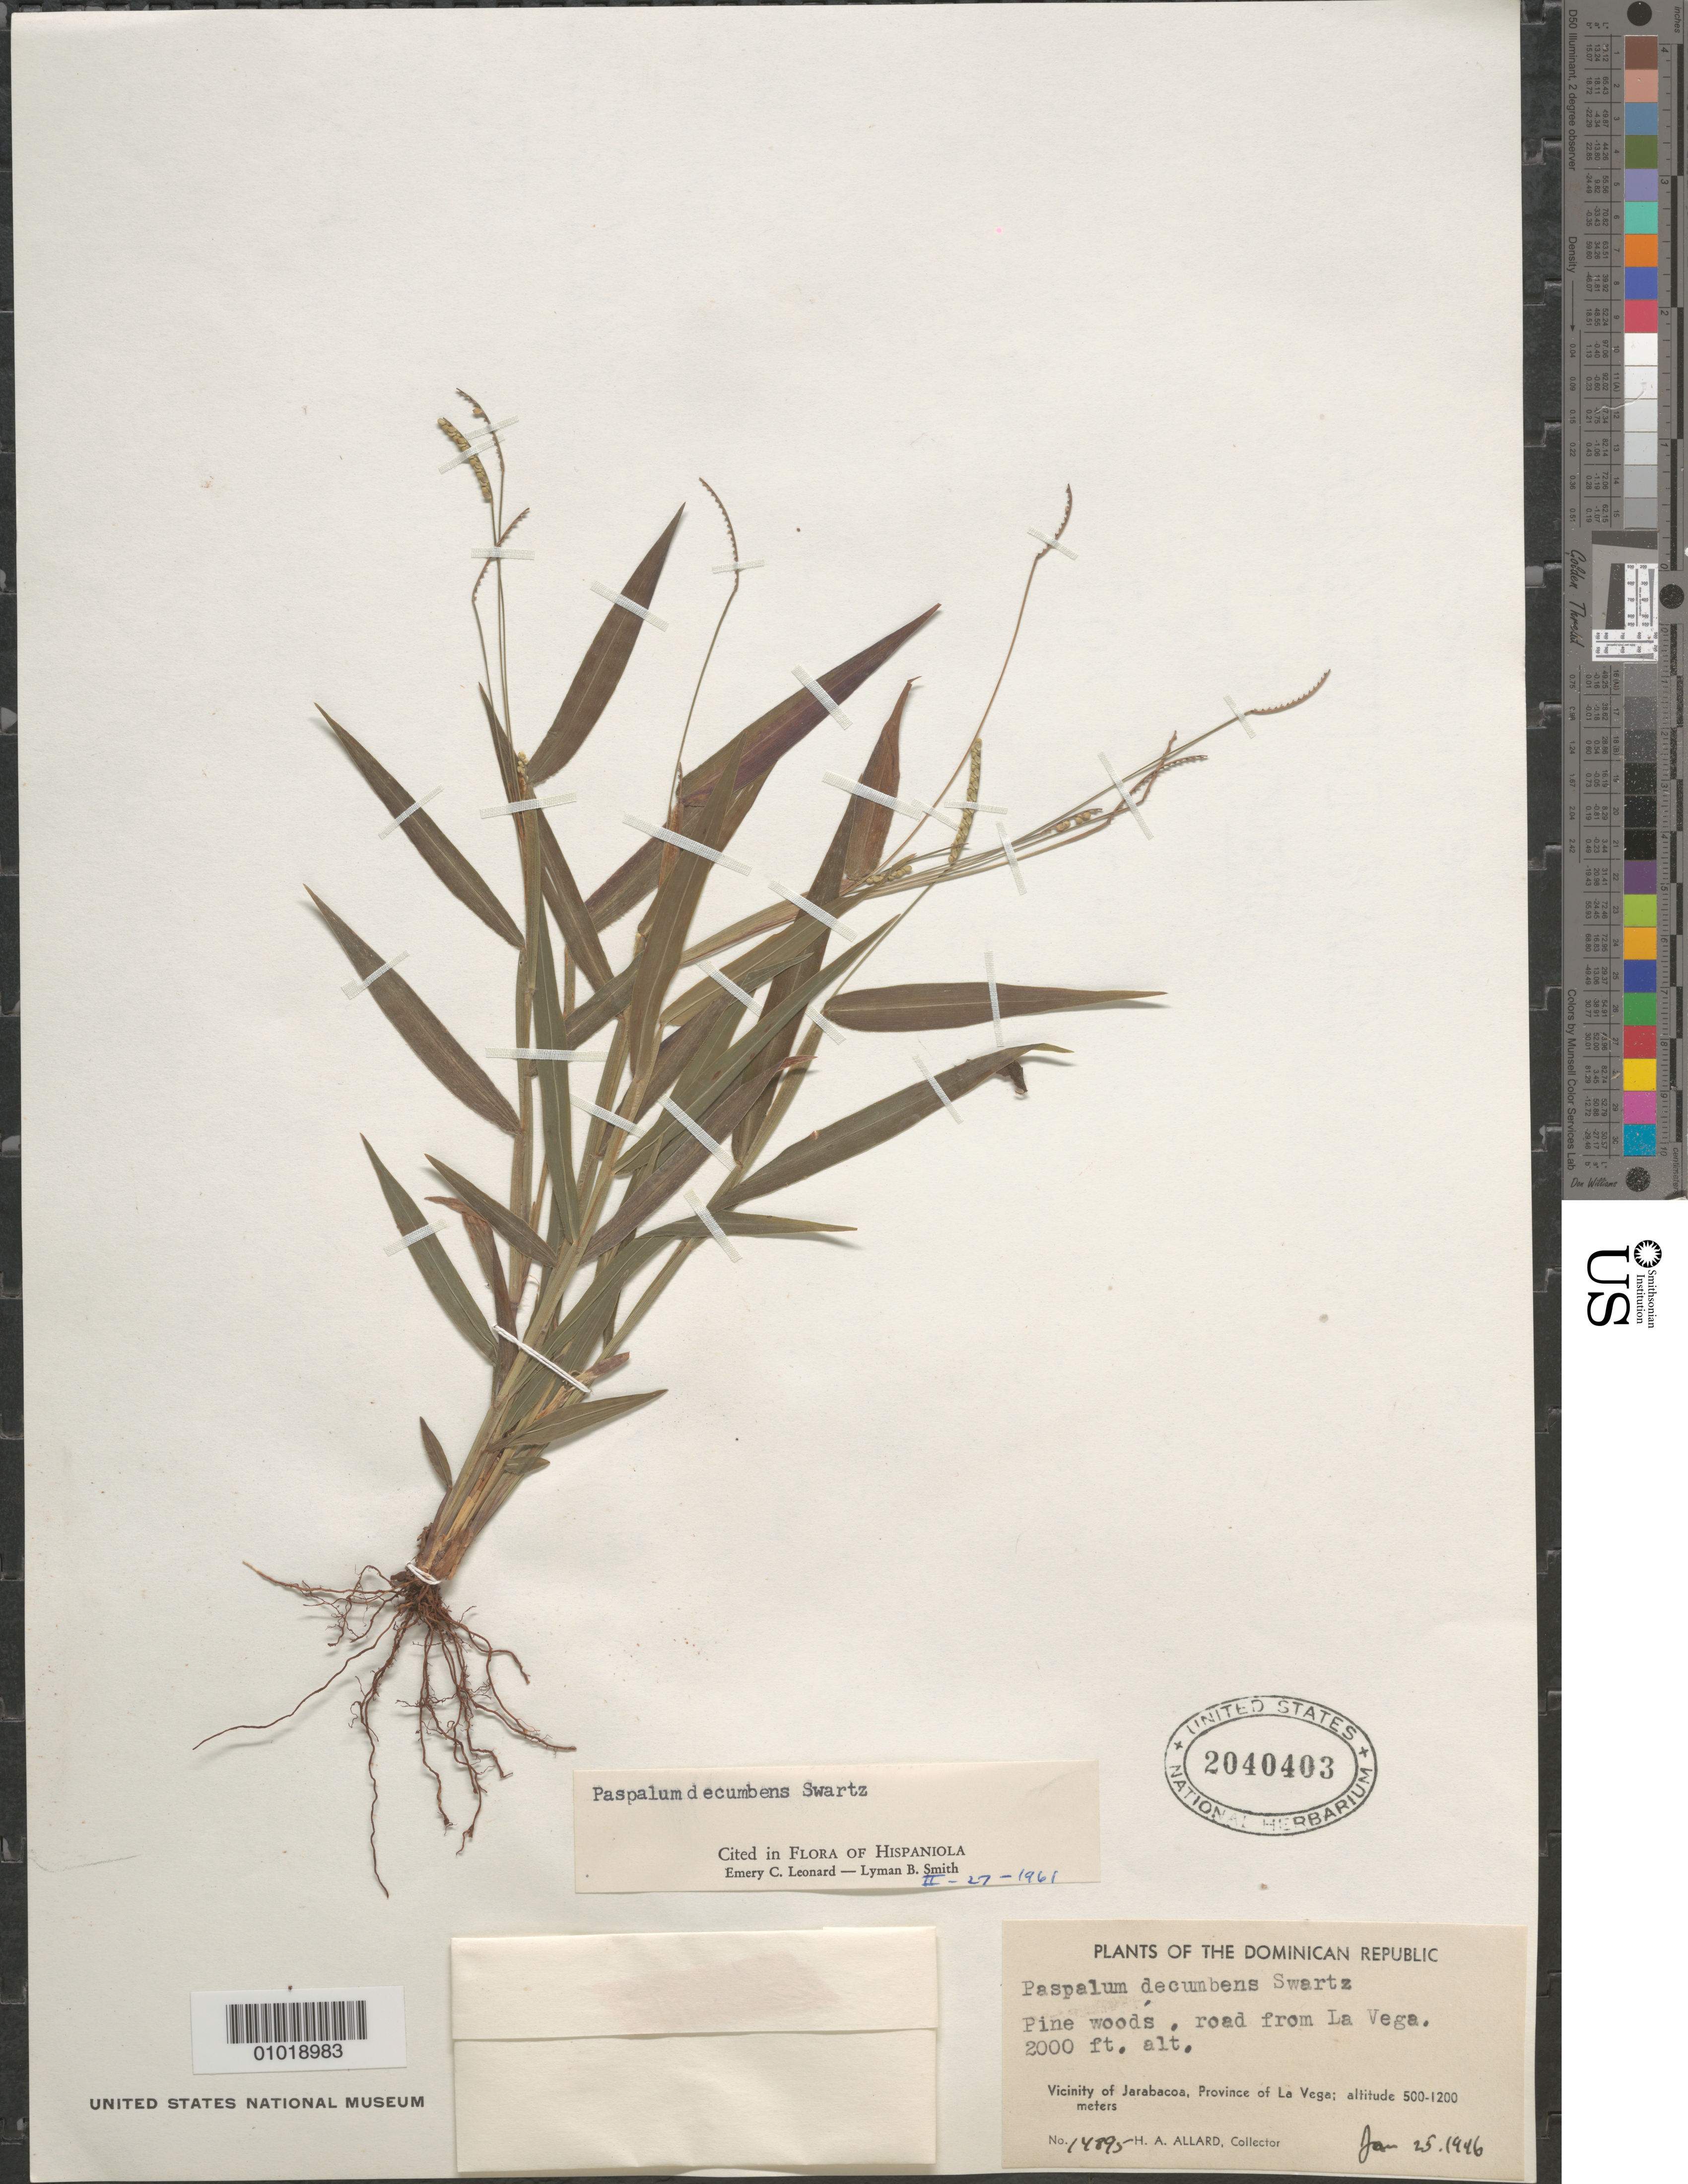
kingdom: Plantae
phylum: Tracheophyta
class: Liliopsida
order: Poales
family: Poaceae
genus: Paspalum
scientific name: Paspalum decumbens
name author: Sw.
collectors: H. A. Allard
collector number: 14895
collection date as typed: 25 Jan 1946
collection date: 1946-01-25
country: Dominican Republic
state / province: La Vega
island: Hispaniola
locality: Jarabacoa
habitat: pine woods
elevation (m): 610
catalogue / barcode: US 2040403